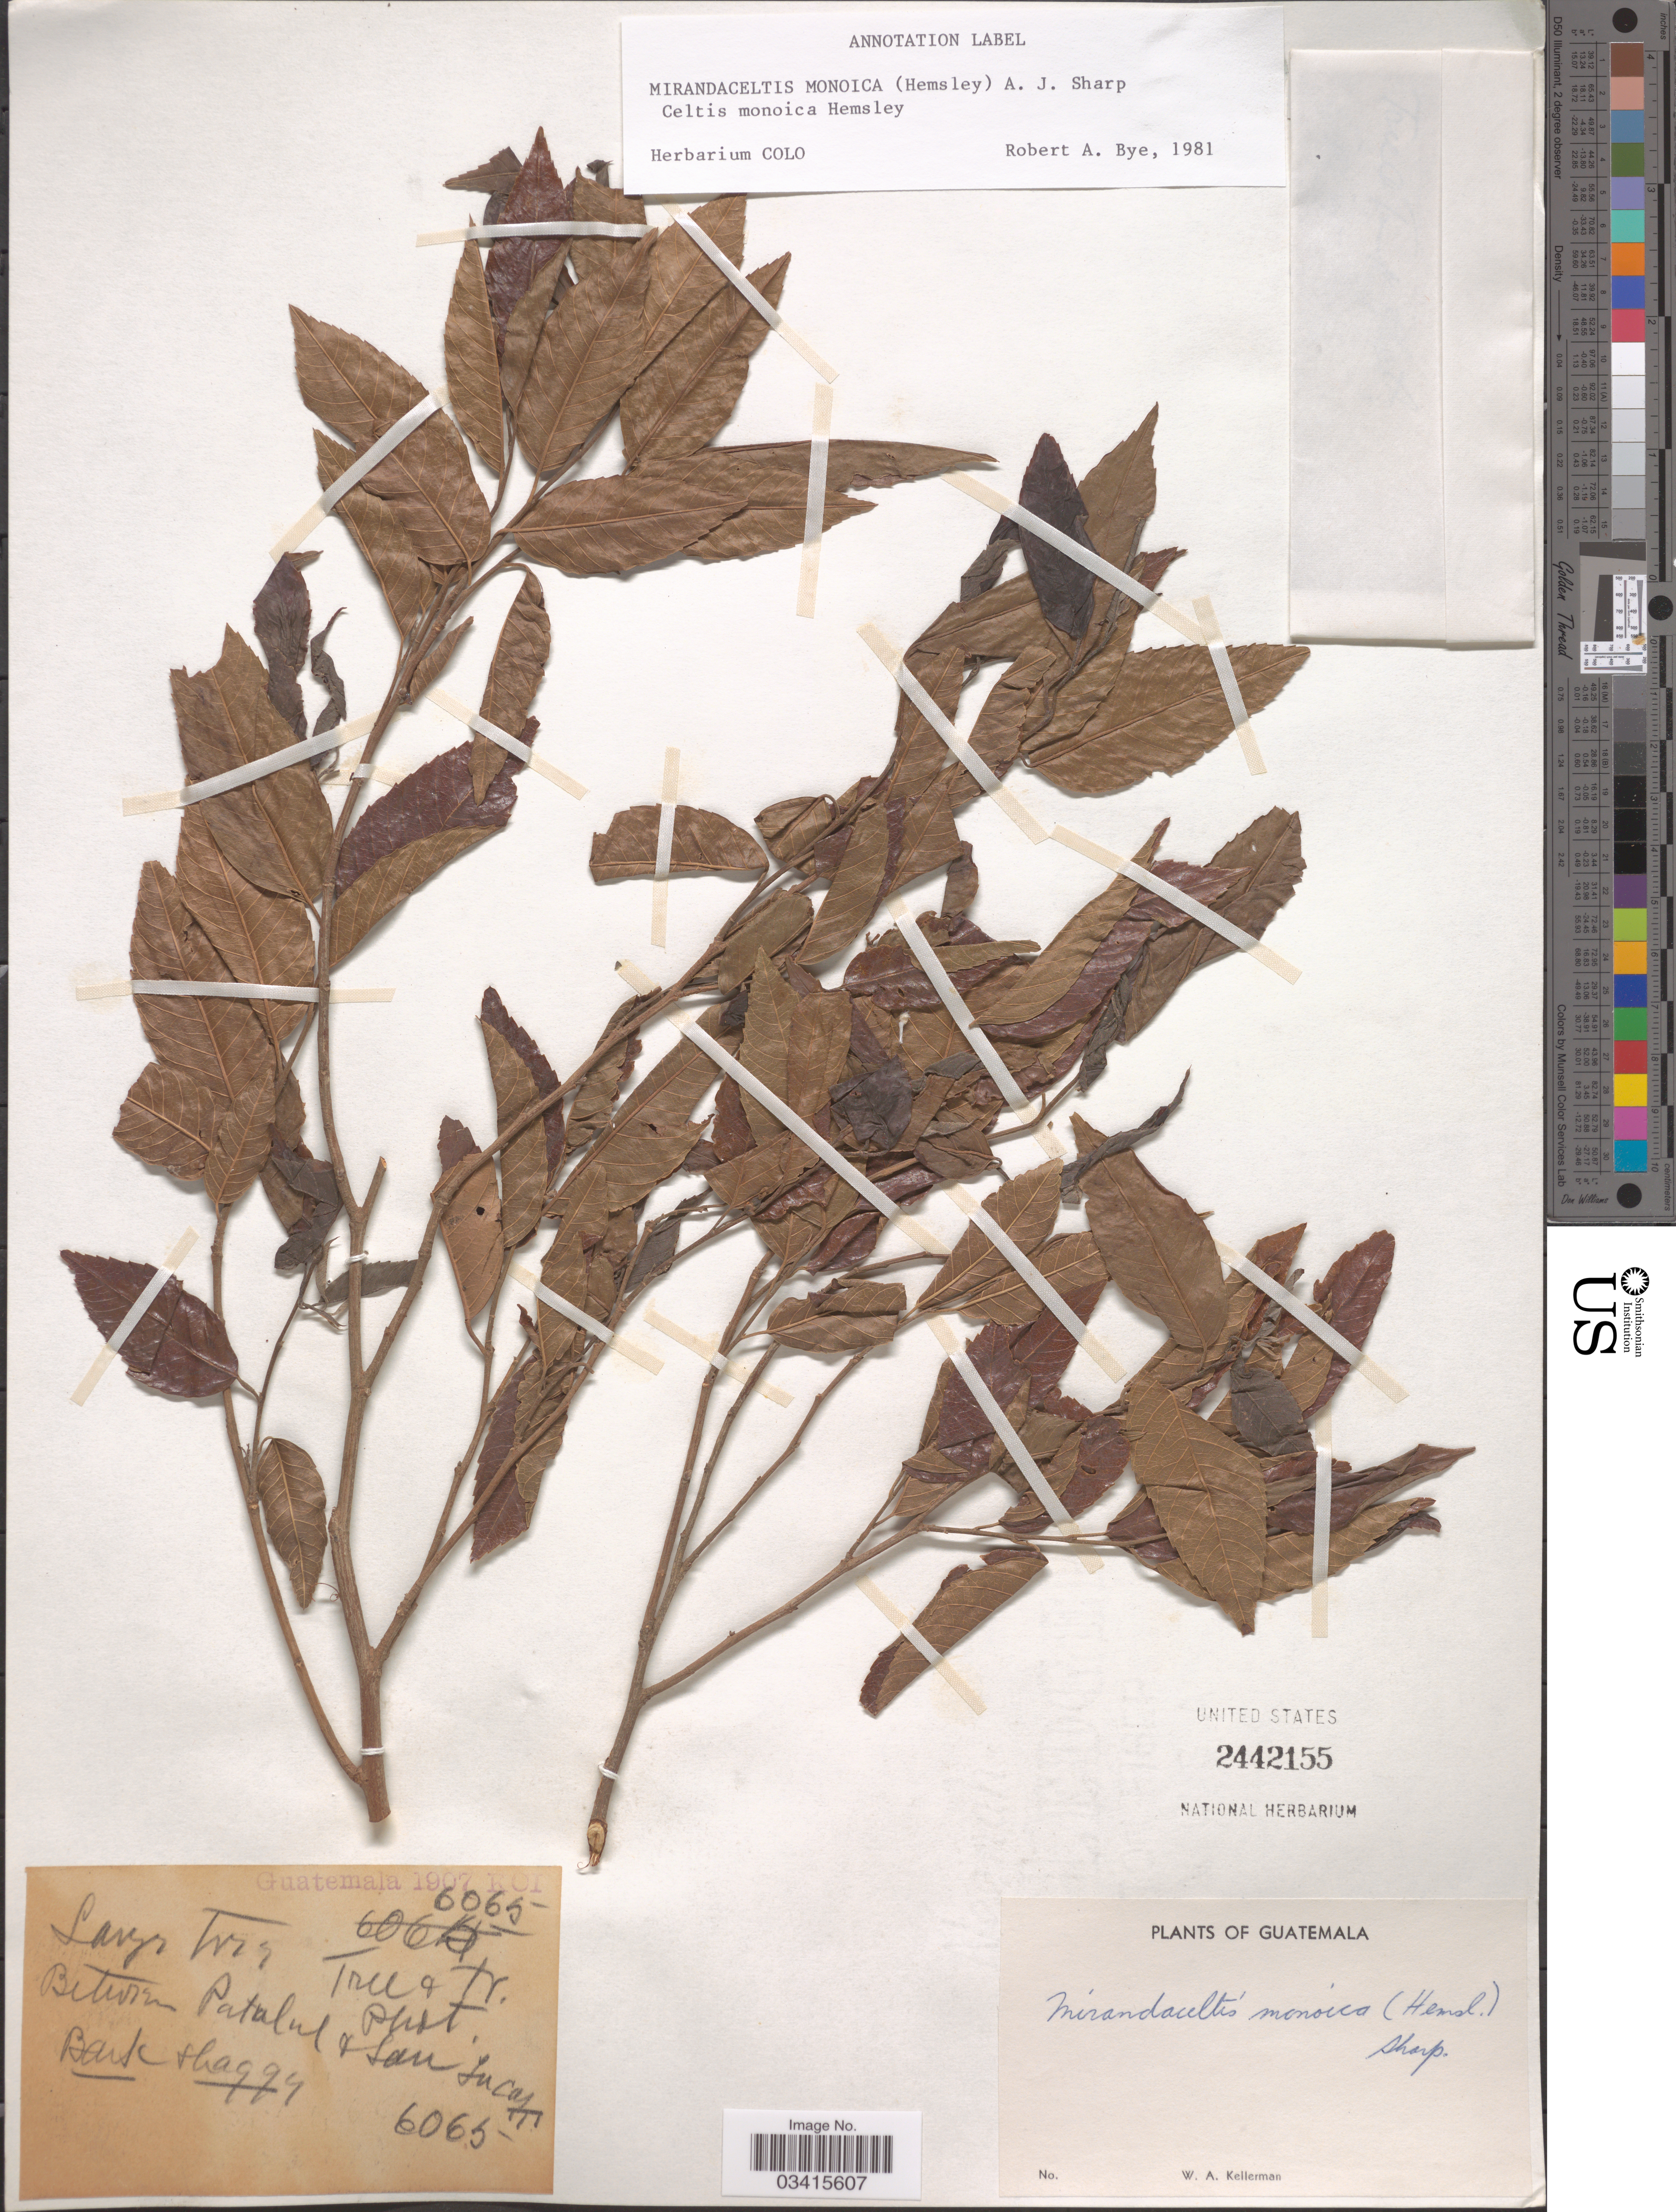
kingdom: Plantae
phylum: Tracheophyta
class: Magnoliopsida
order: Rosales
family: Cannabaceae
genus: Aphananthe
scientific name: Aphananthe monoica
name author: (Hemsl.) J.-F. Leroy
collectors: W. Kellerman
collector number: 6065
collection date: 1907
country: Guatemala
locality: KOI [unsure placement] Between Patalul + San Lucas.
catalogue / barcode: US 2442155